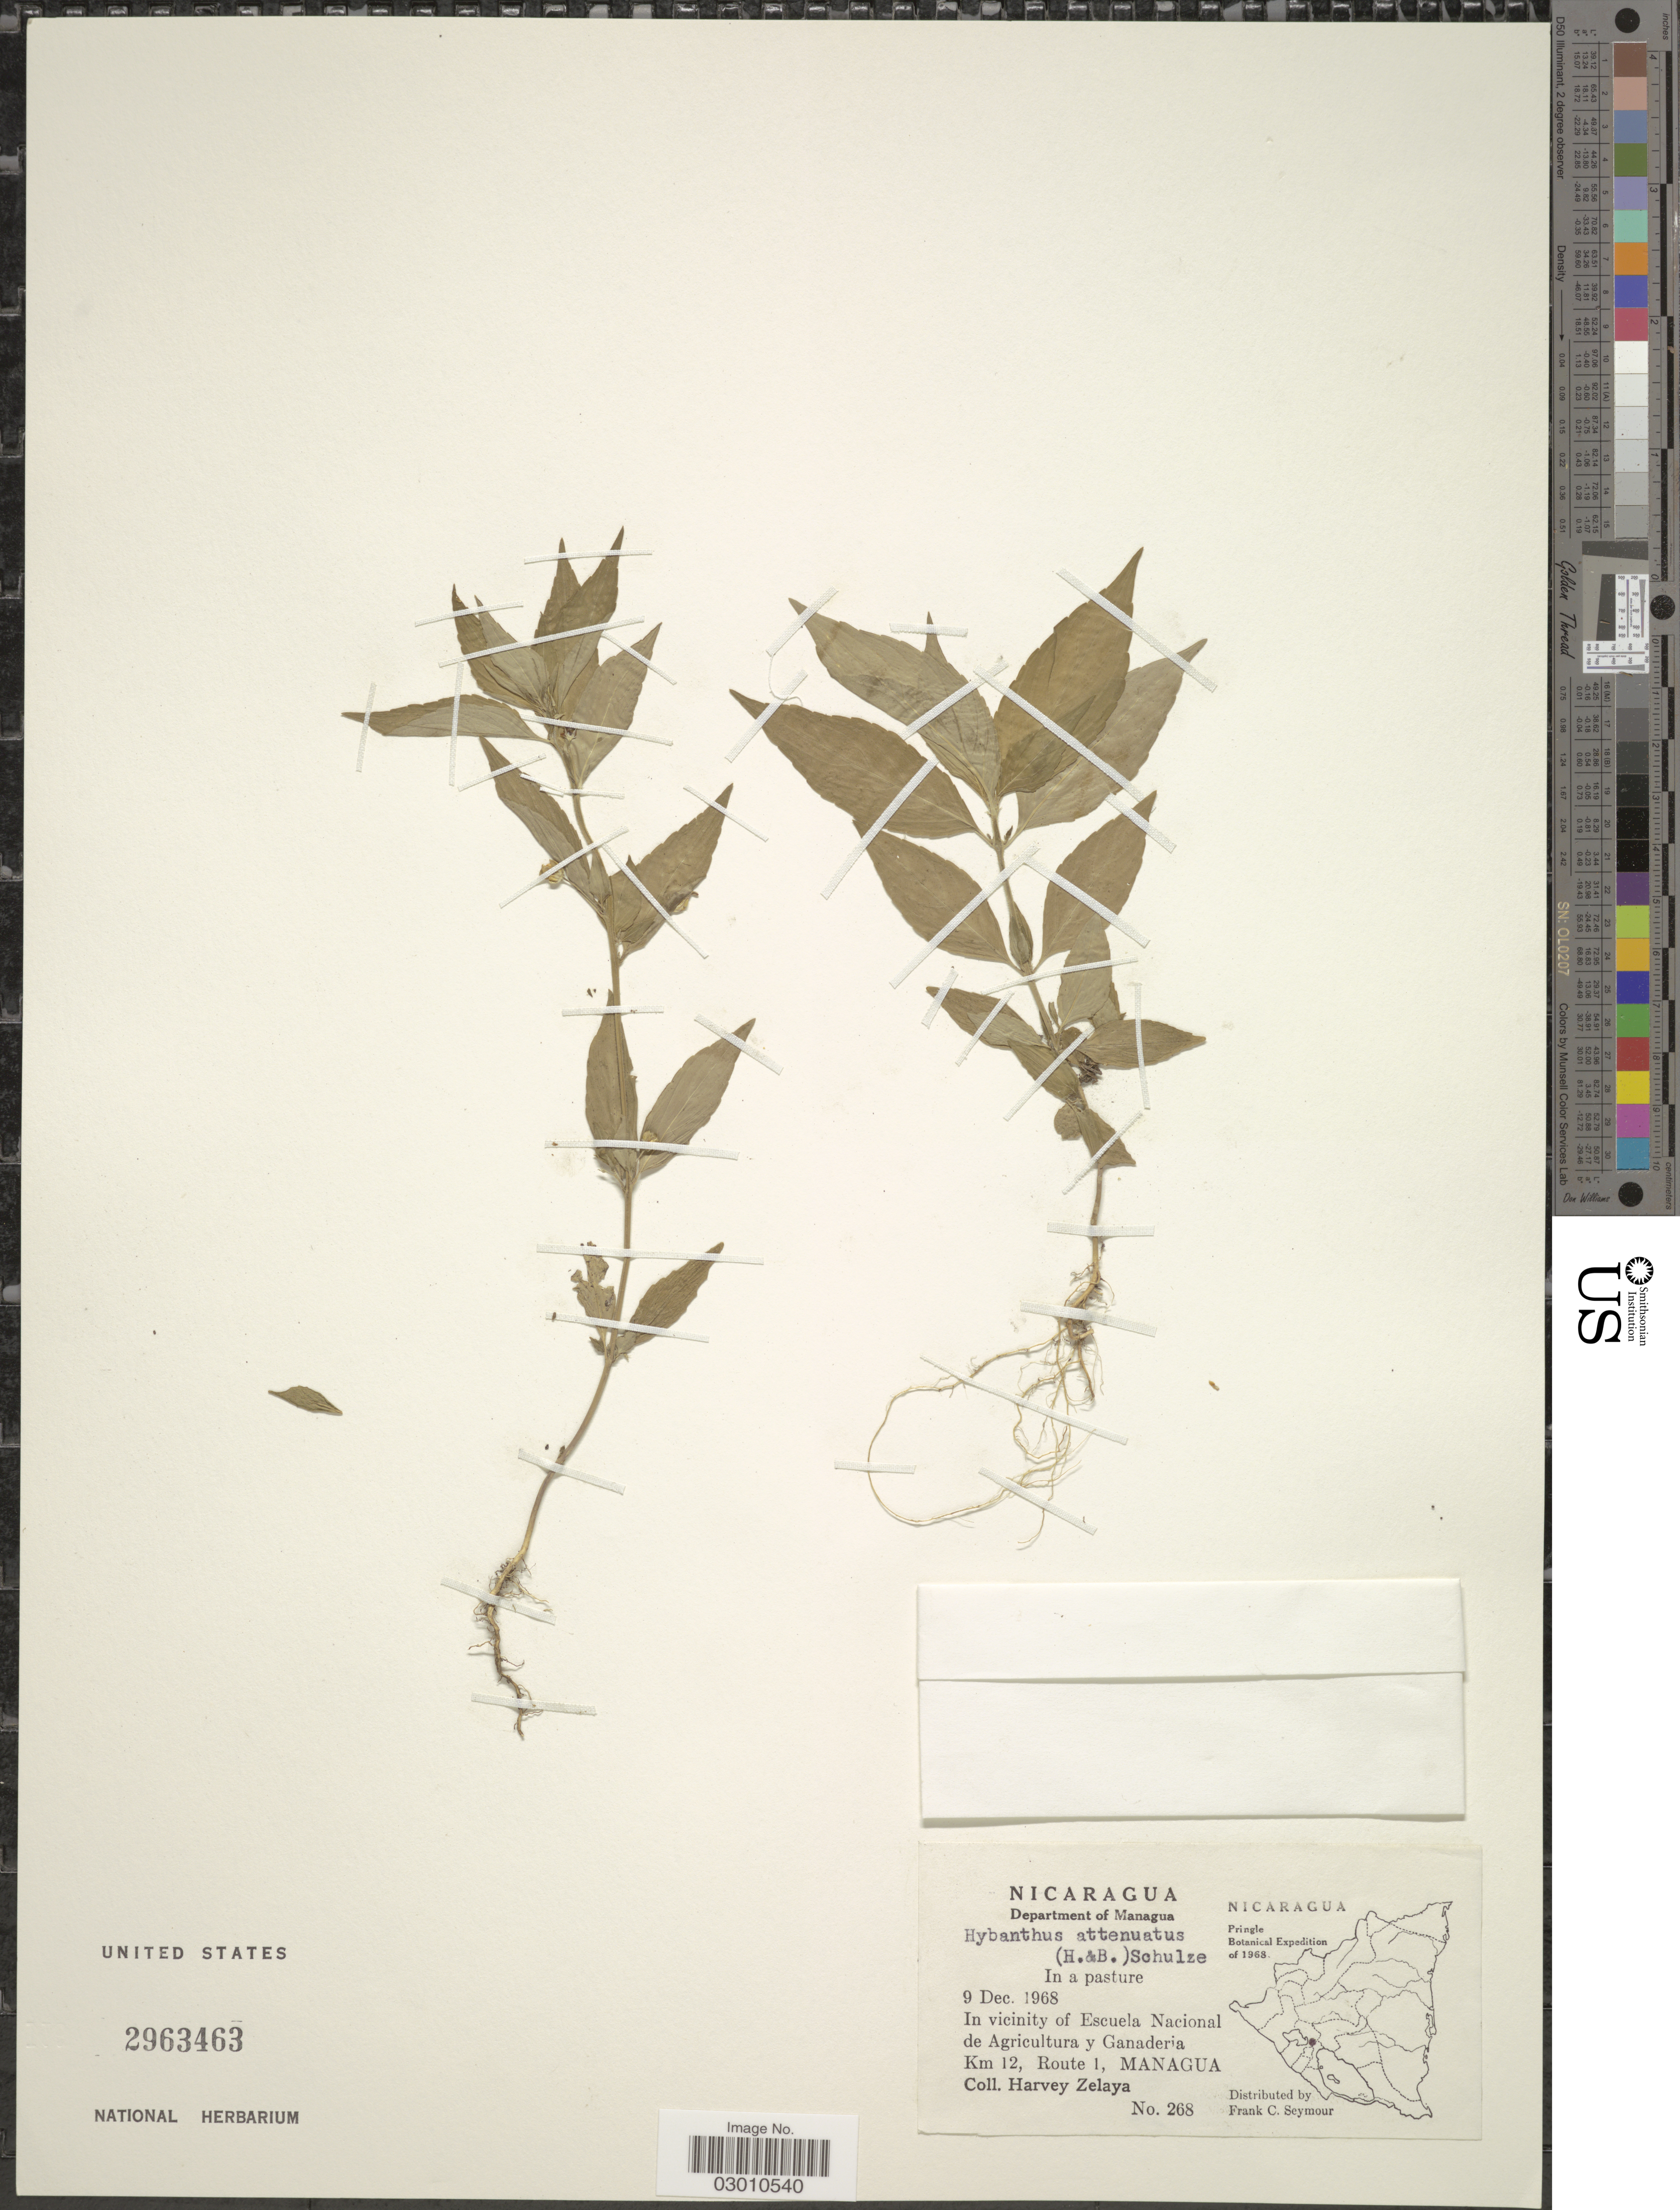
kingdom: Plantae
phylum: Tracheophyta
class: Magnoliopsida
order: Malpighiales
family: Violaceae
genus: Pombalia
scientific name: Pombalia attenuata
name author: (Humb. & Bonpl. ex Willd.) Paula-Souza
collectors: H. Zelaya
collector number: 268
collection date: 1968-12-09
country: Nicaragua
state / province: Managua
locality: Department of Managua. In vicinity of Escuela Nacional de Agricultura y Ganaderia Km 12, Route 1, Managua.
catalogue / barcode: US 2963463